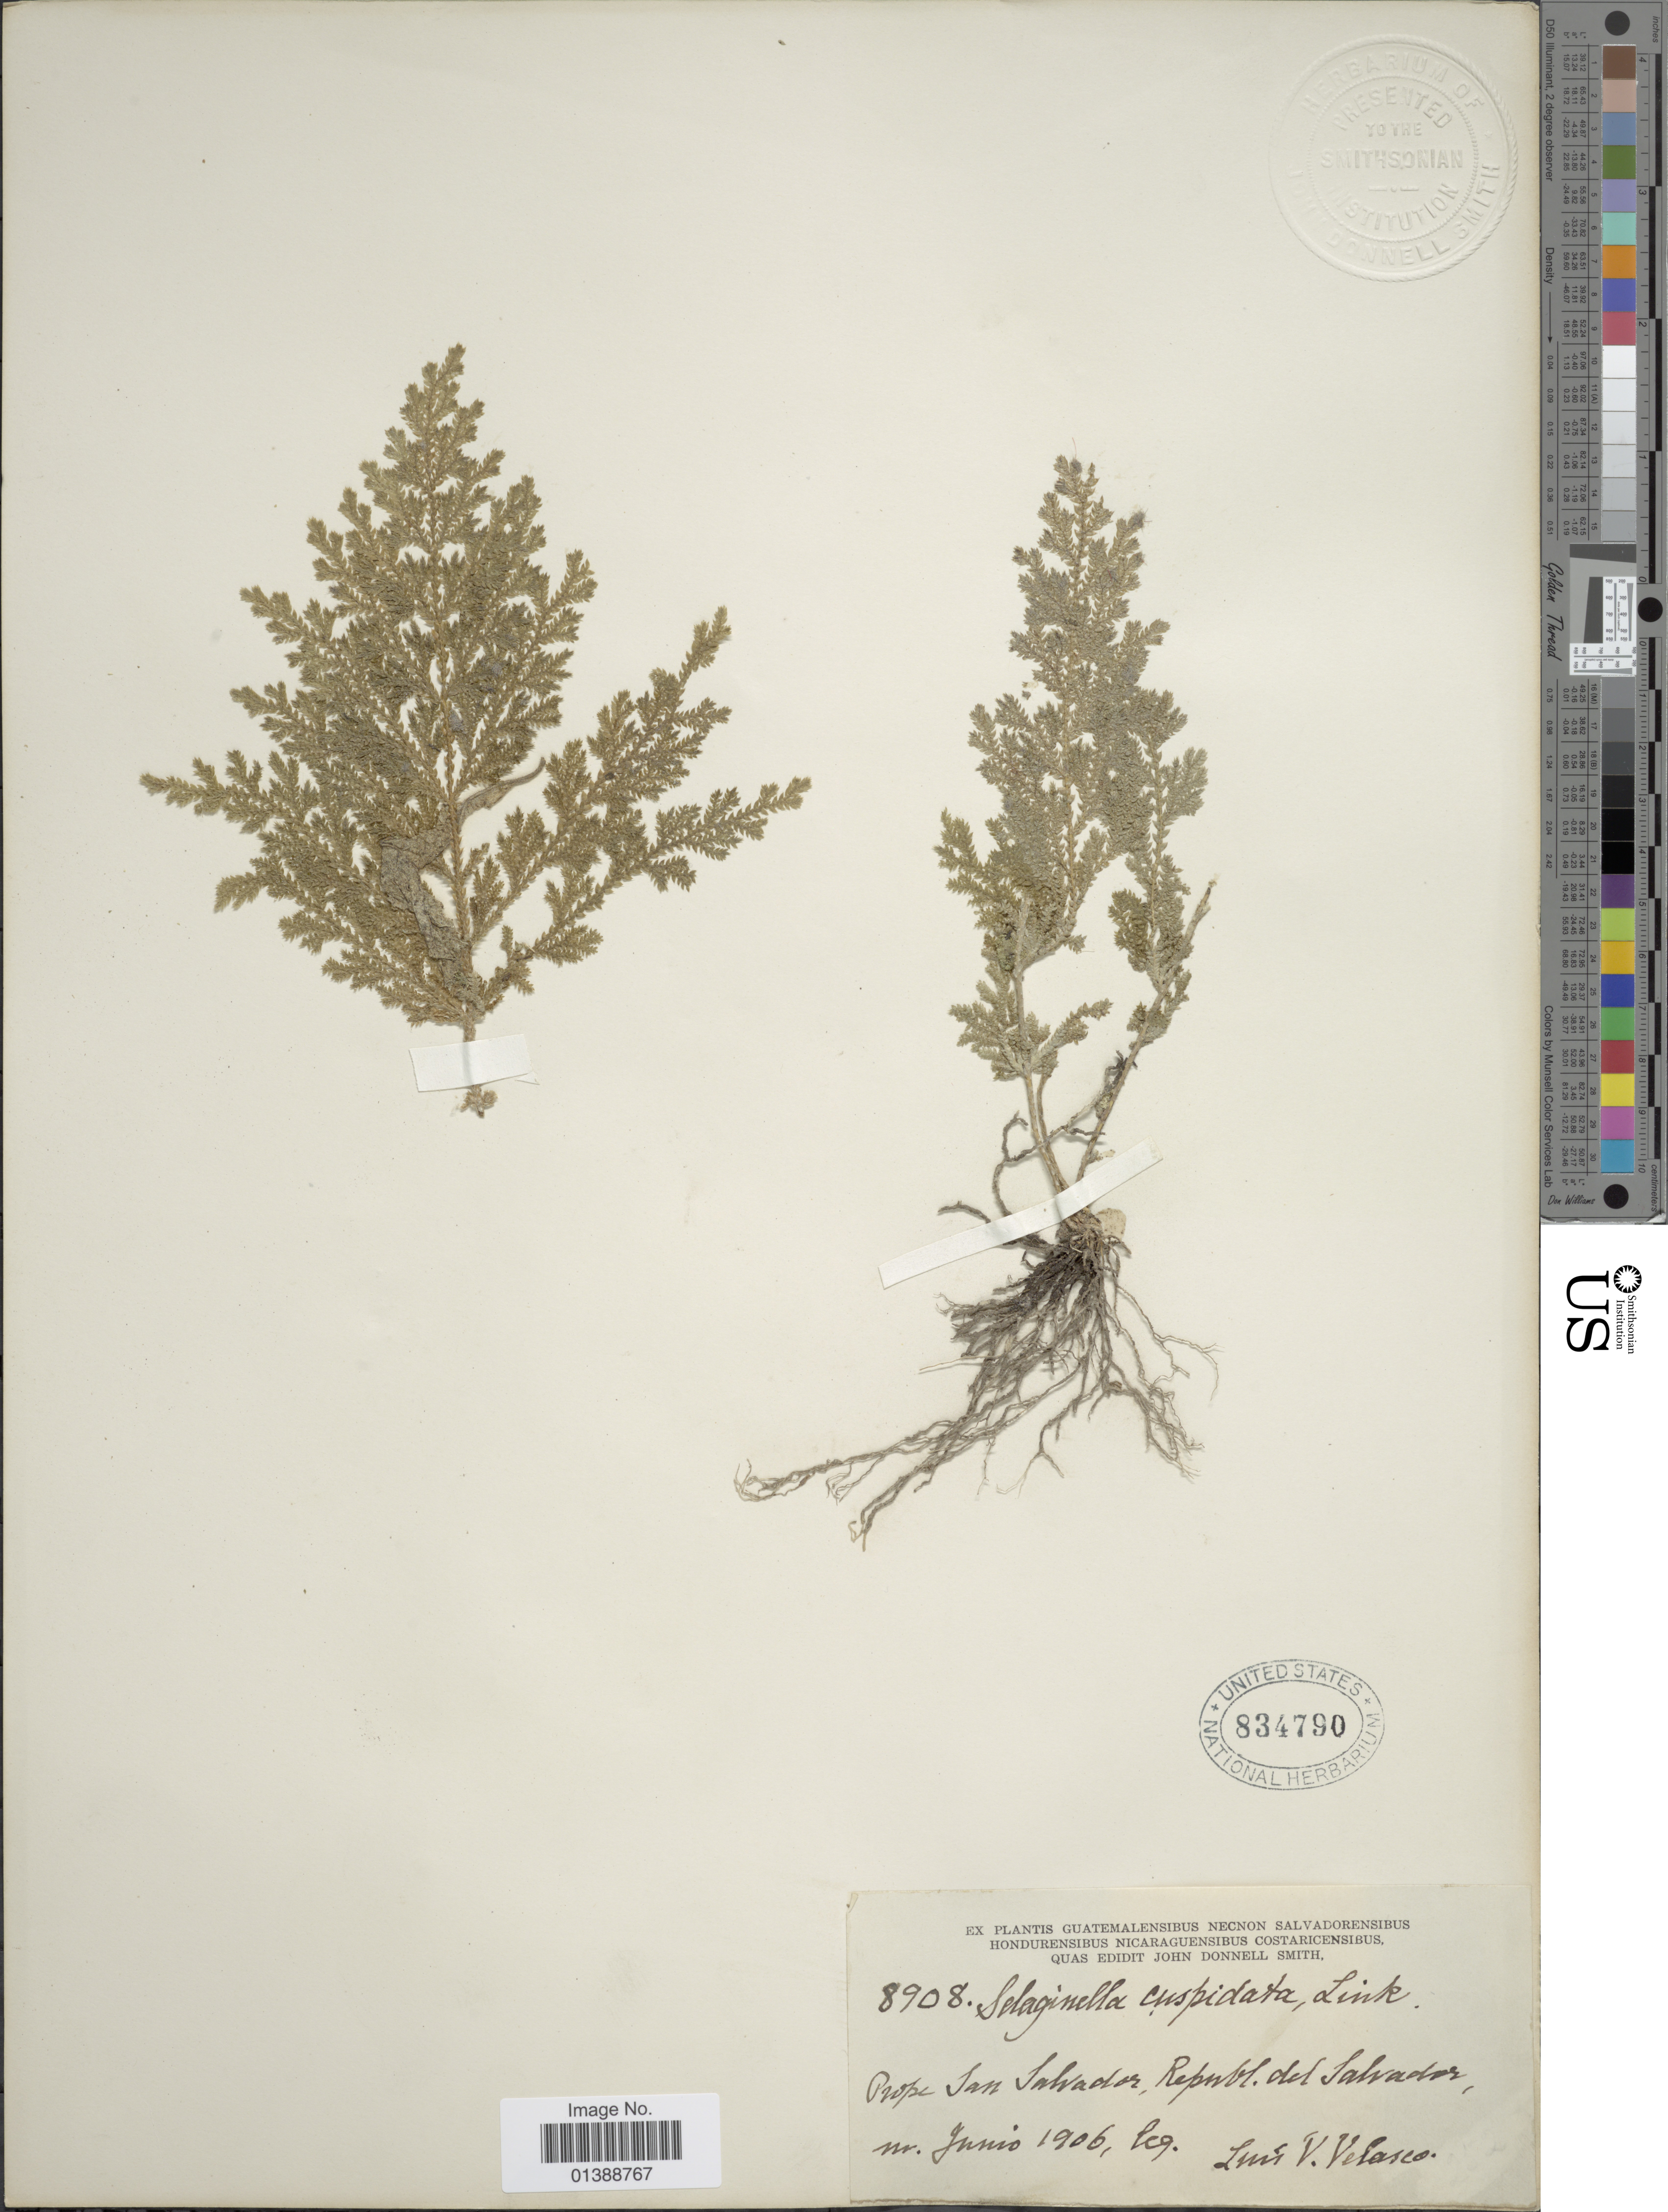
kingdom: Plantae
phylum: Tracheophyta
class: Lycopodiopsida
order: Selaginellales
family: Selaginellaceae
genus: Selaginella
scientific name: Selaginella pallescens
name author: (C. Presl) Spring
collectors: L. Velasco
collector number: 8908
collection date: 1906-06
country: El Salvador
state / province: San Salvador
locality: Republ. del Salvador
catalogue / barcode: US 834790